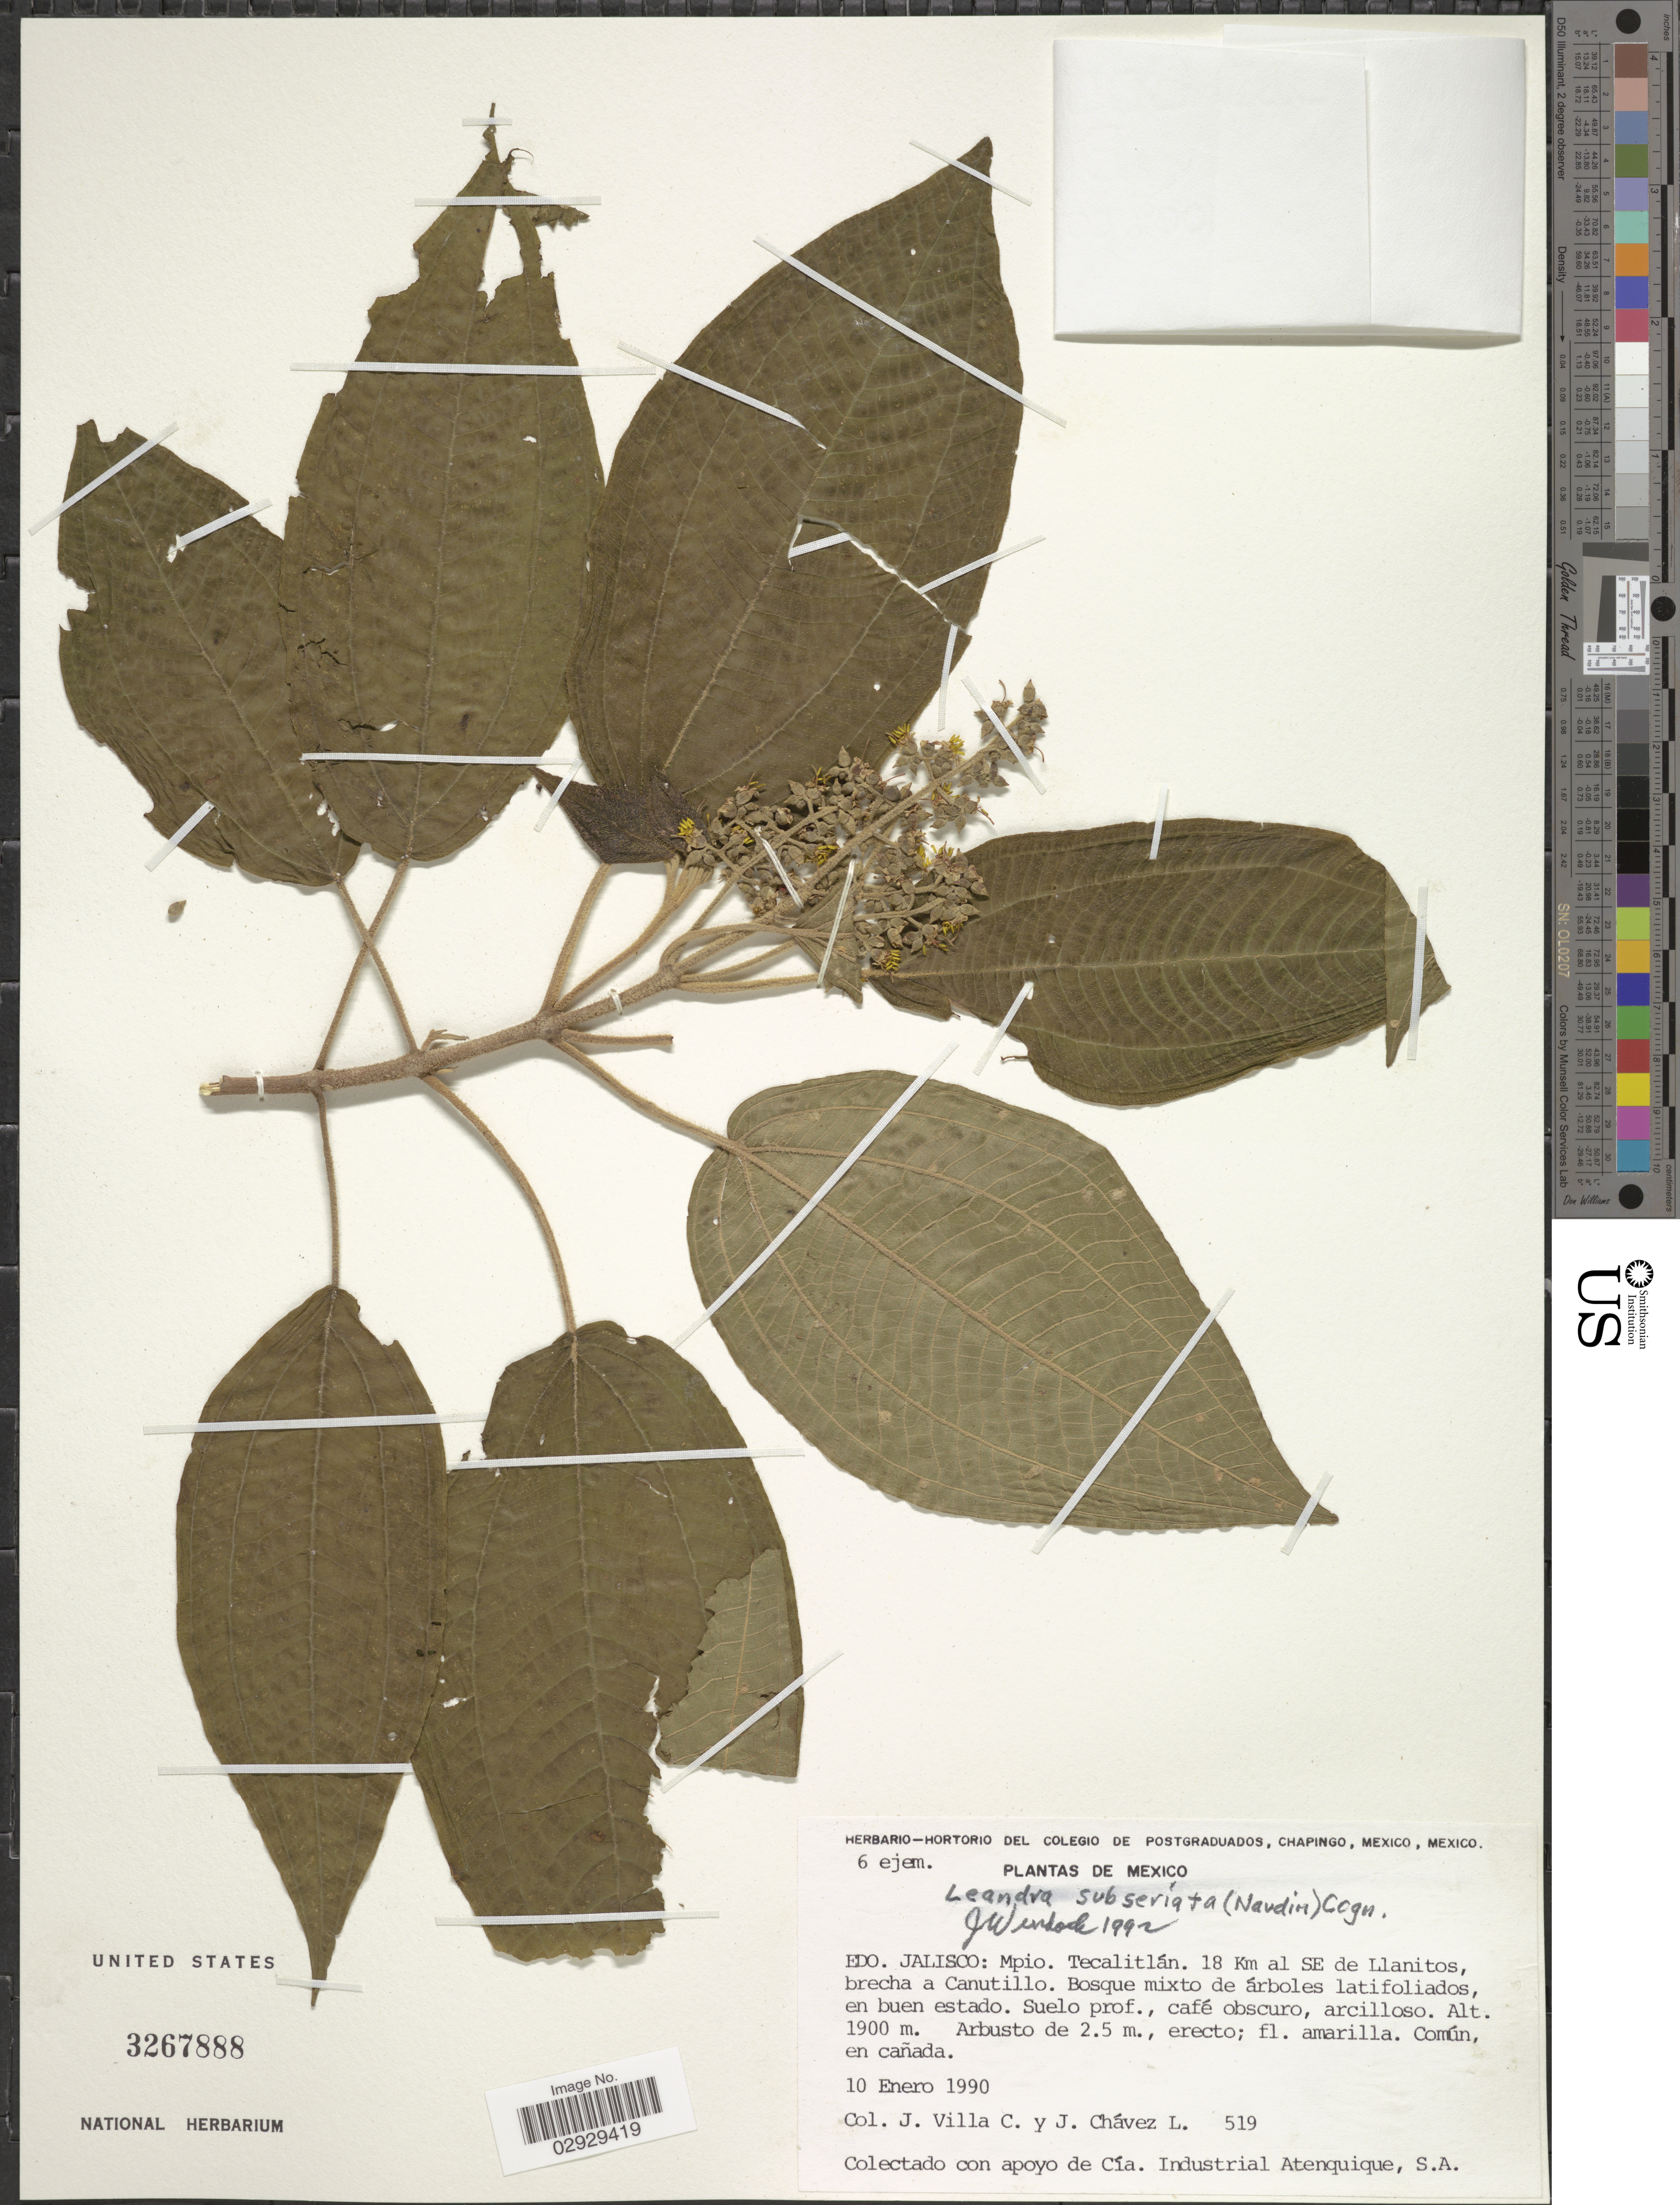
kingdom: Plantae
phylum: Tracheophyta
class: Magnoliopsida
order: Myrtales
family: Melastomataceae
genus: Leandra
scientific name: Leandra subseriata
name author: (Naudin) Cogn.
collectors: J. Villa C. & J. Chavez L.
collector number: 519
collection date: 1990-01-10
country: Mexico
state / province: Jalisco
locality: Mpio. Tecalitlán. 18 Km al SE de Llanitos, brecha a Canutillo.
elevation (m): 1900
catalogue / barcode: US 3267888